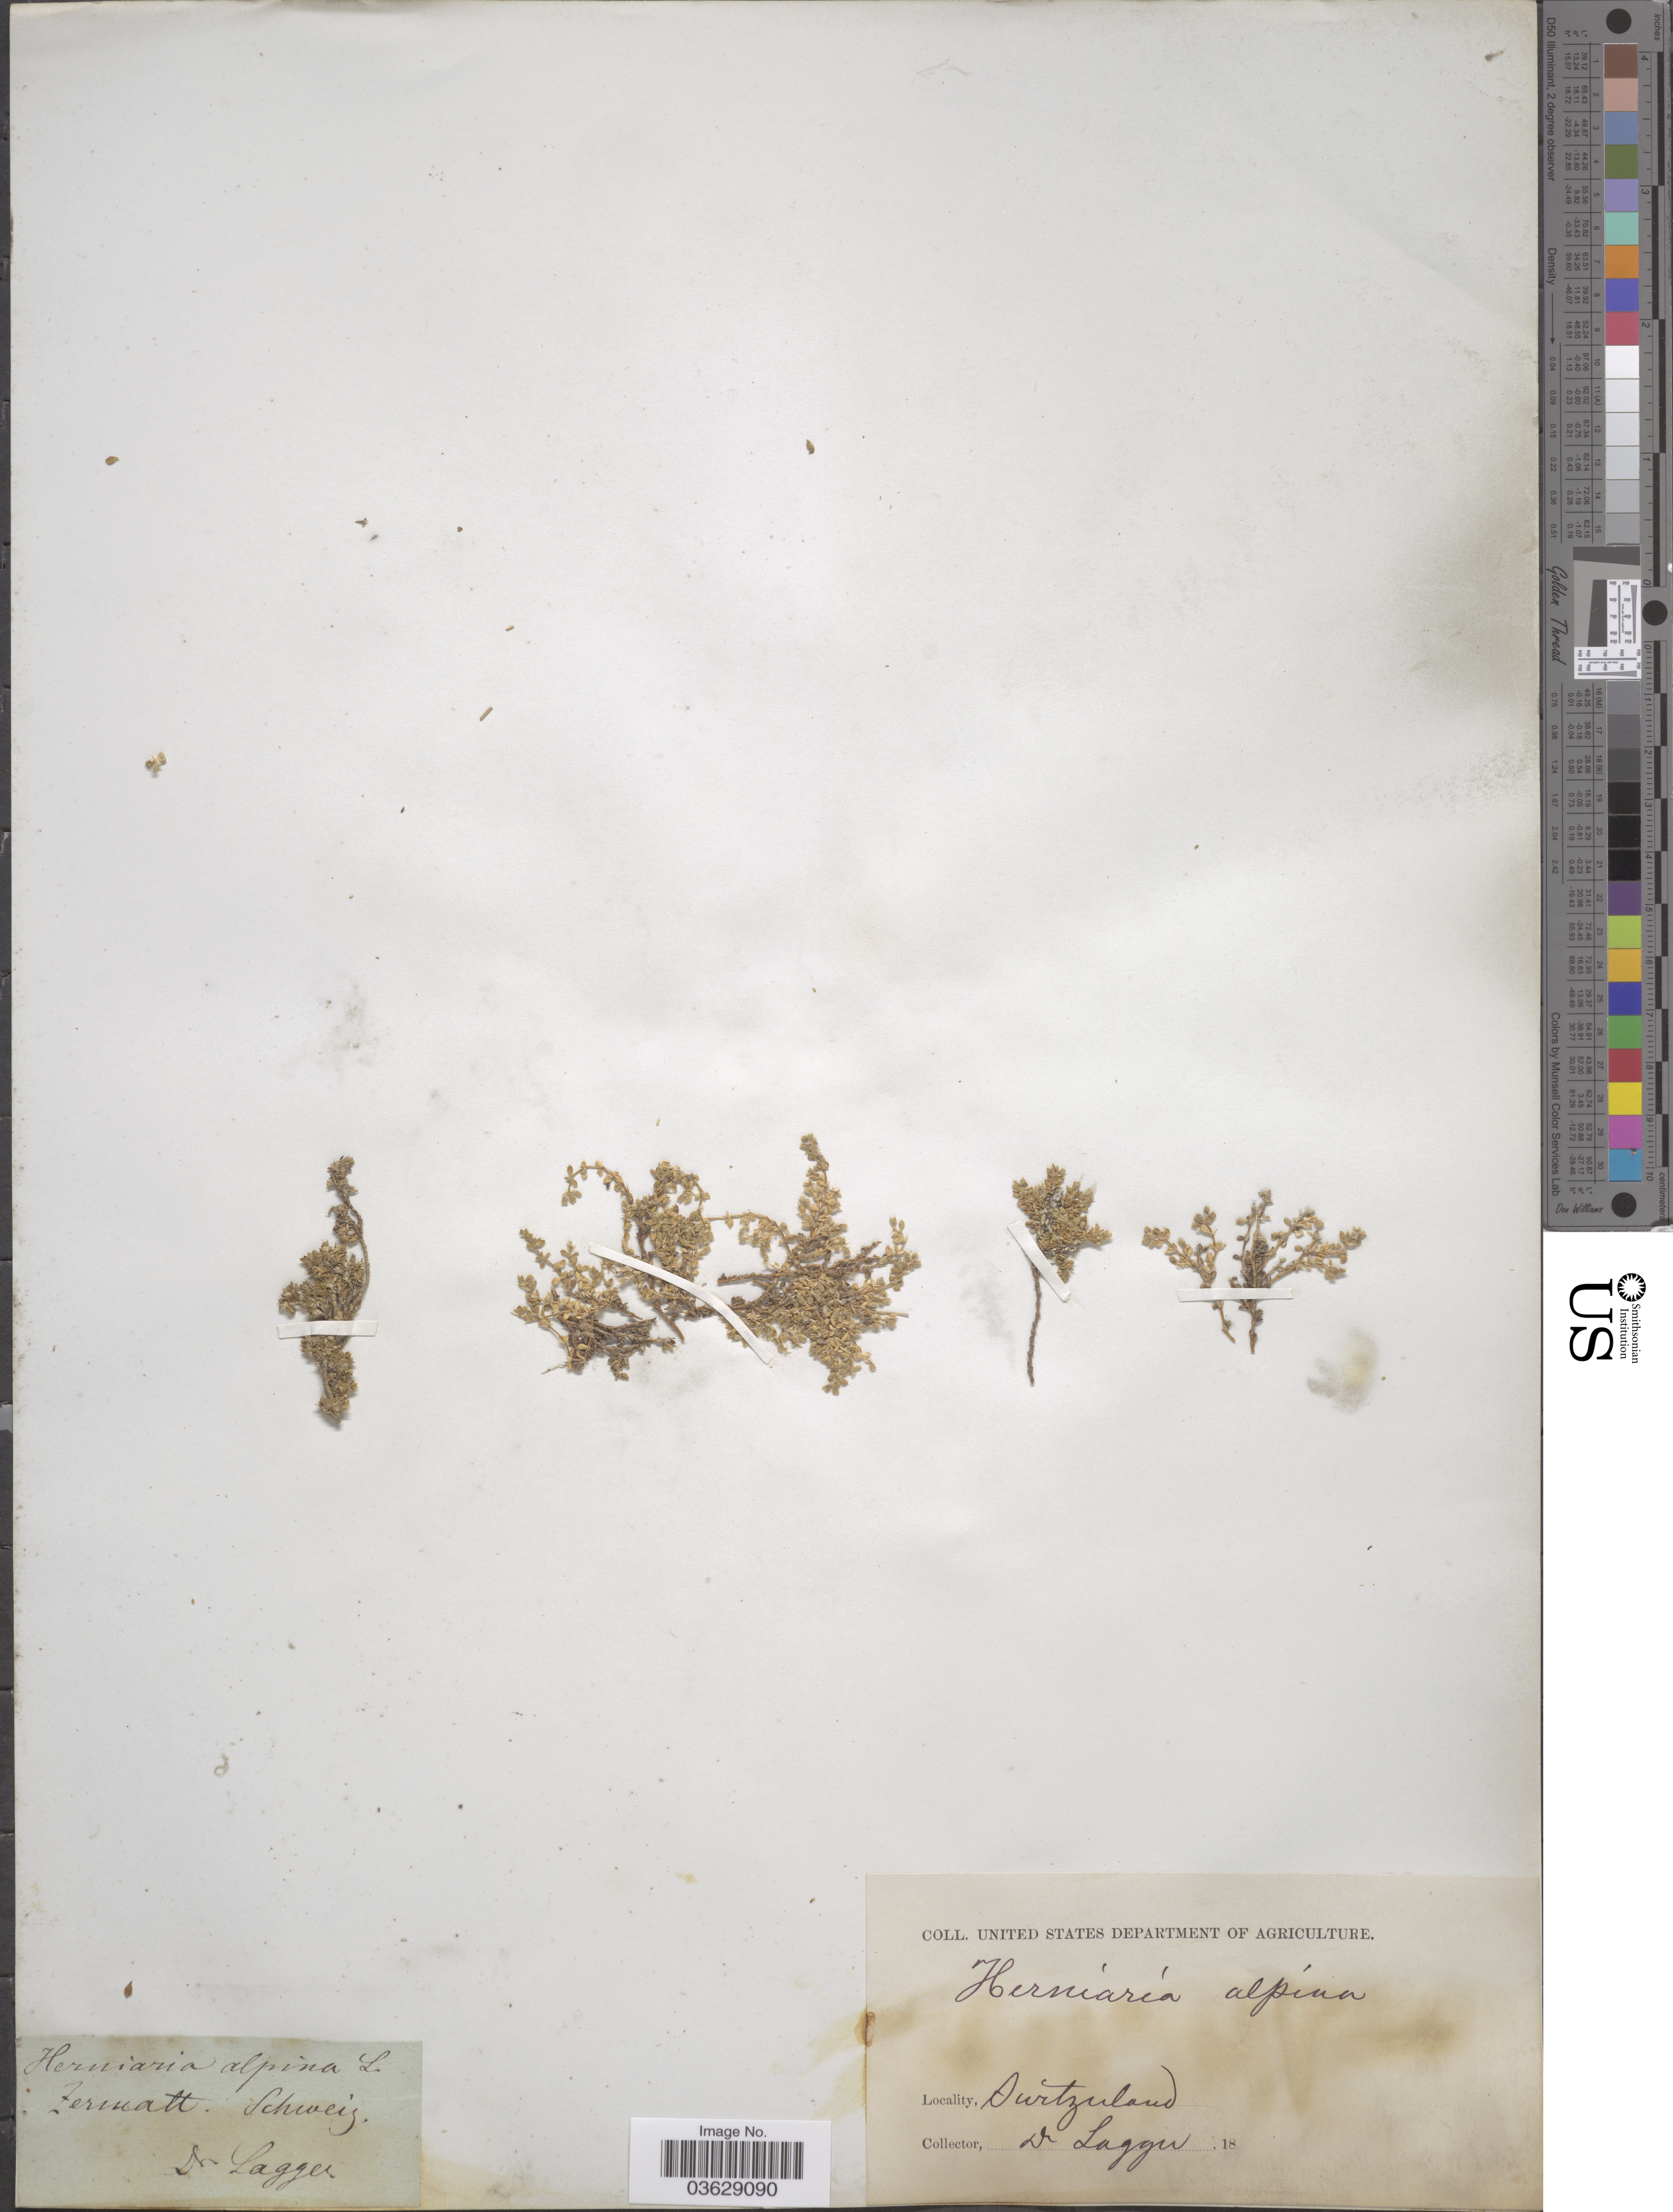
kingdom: Plantae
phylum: Tracheophyta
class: Magnoliopsida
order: Caryophyllales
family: Caryophyllaceae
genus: Herniaria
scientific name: Herniaria alpina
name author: Chaix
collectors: F. J. Lagger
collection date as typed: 18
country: Switzerland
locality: Zermatt. Schweiz.